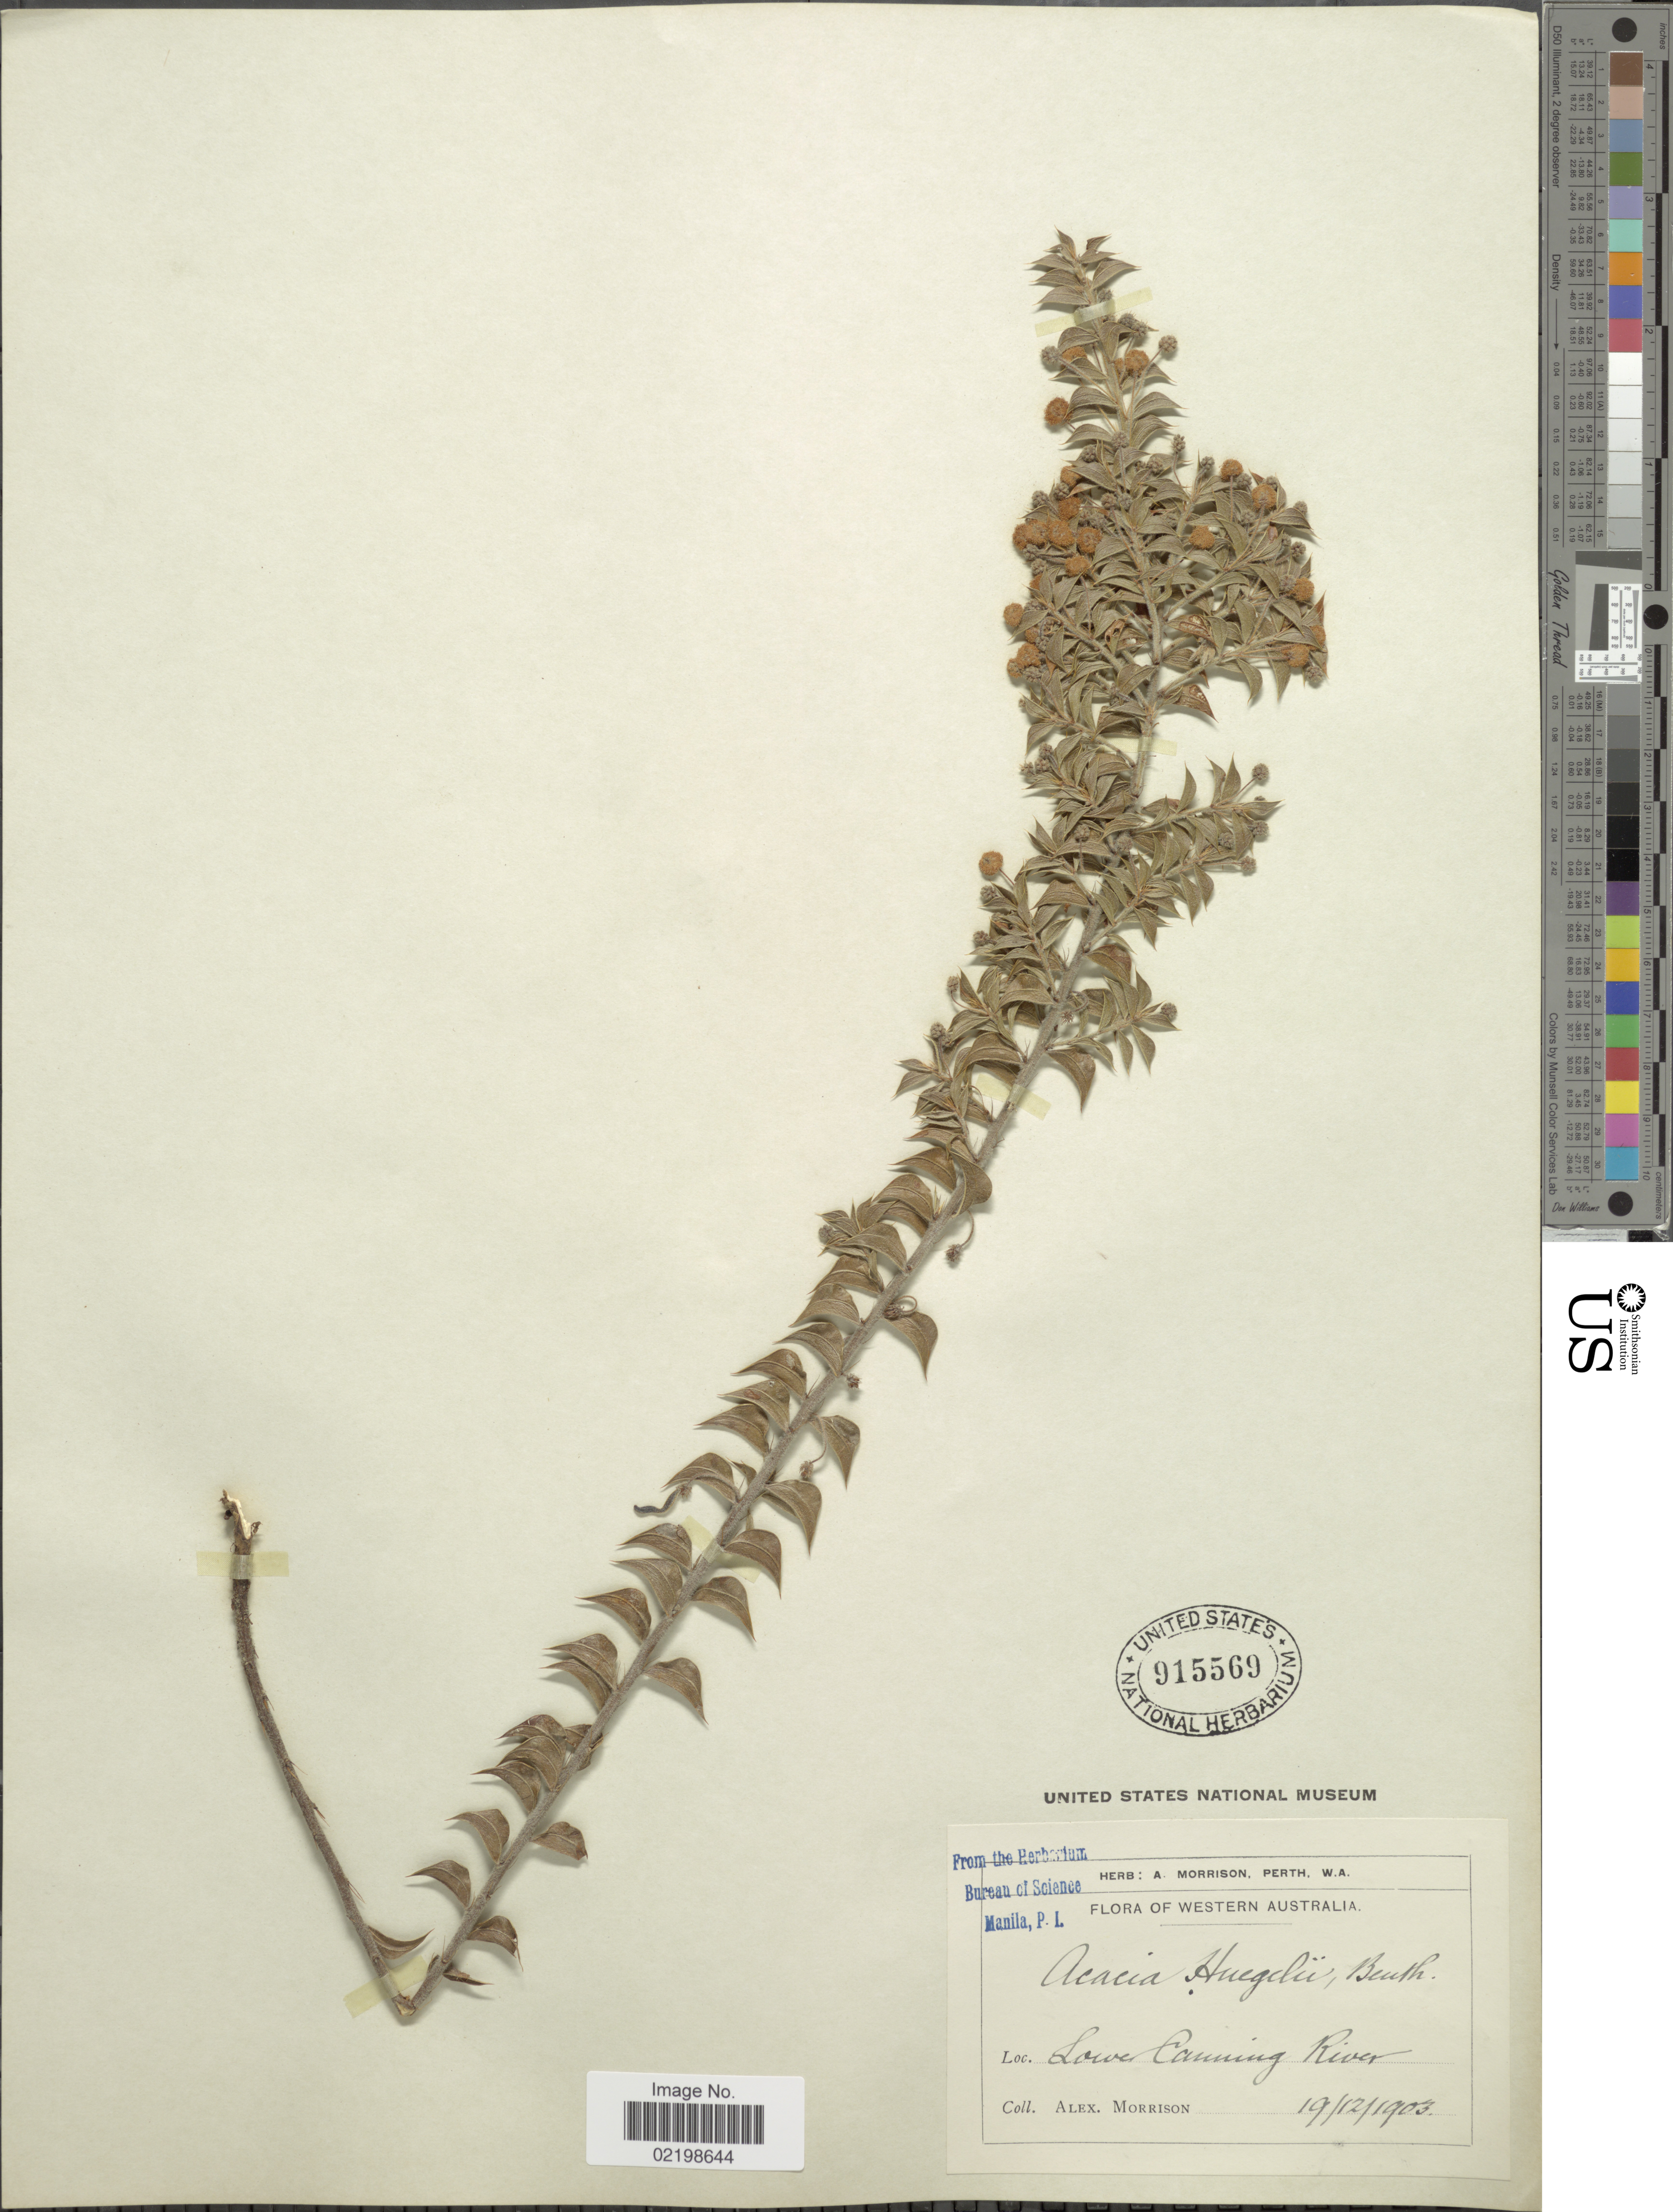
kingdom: Plantae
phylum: Tracheophyta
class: Magnoliopsida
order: Fabales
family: Fabaceae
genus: Acacia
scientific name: Acacia huegelii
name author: Benth.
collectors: A. Morrison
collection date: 1903-12-19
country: Australia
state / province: Western Australia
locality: Lower Canning River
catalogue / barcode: US 915569